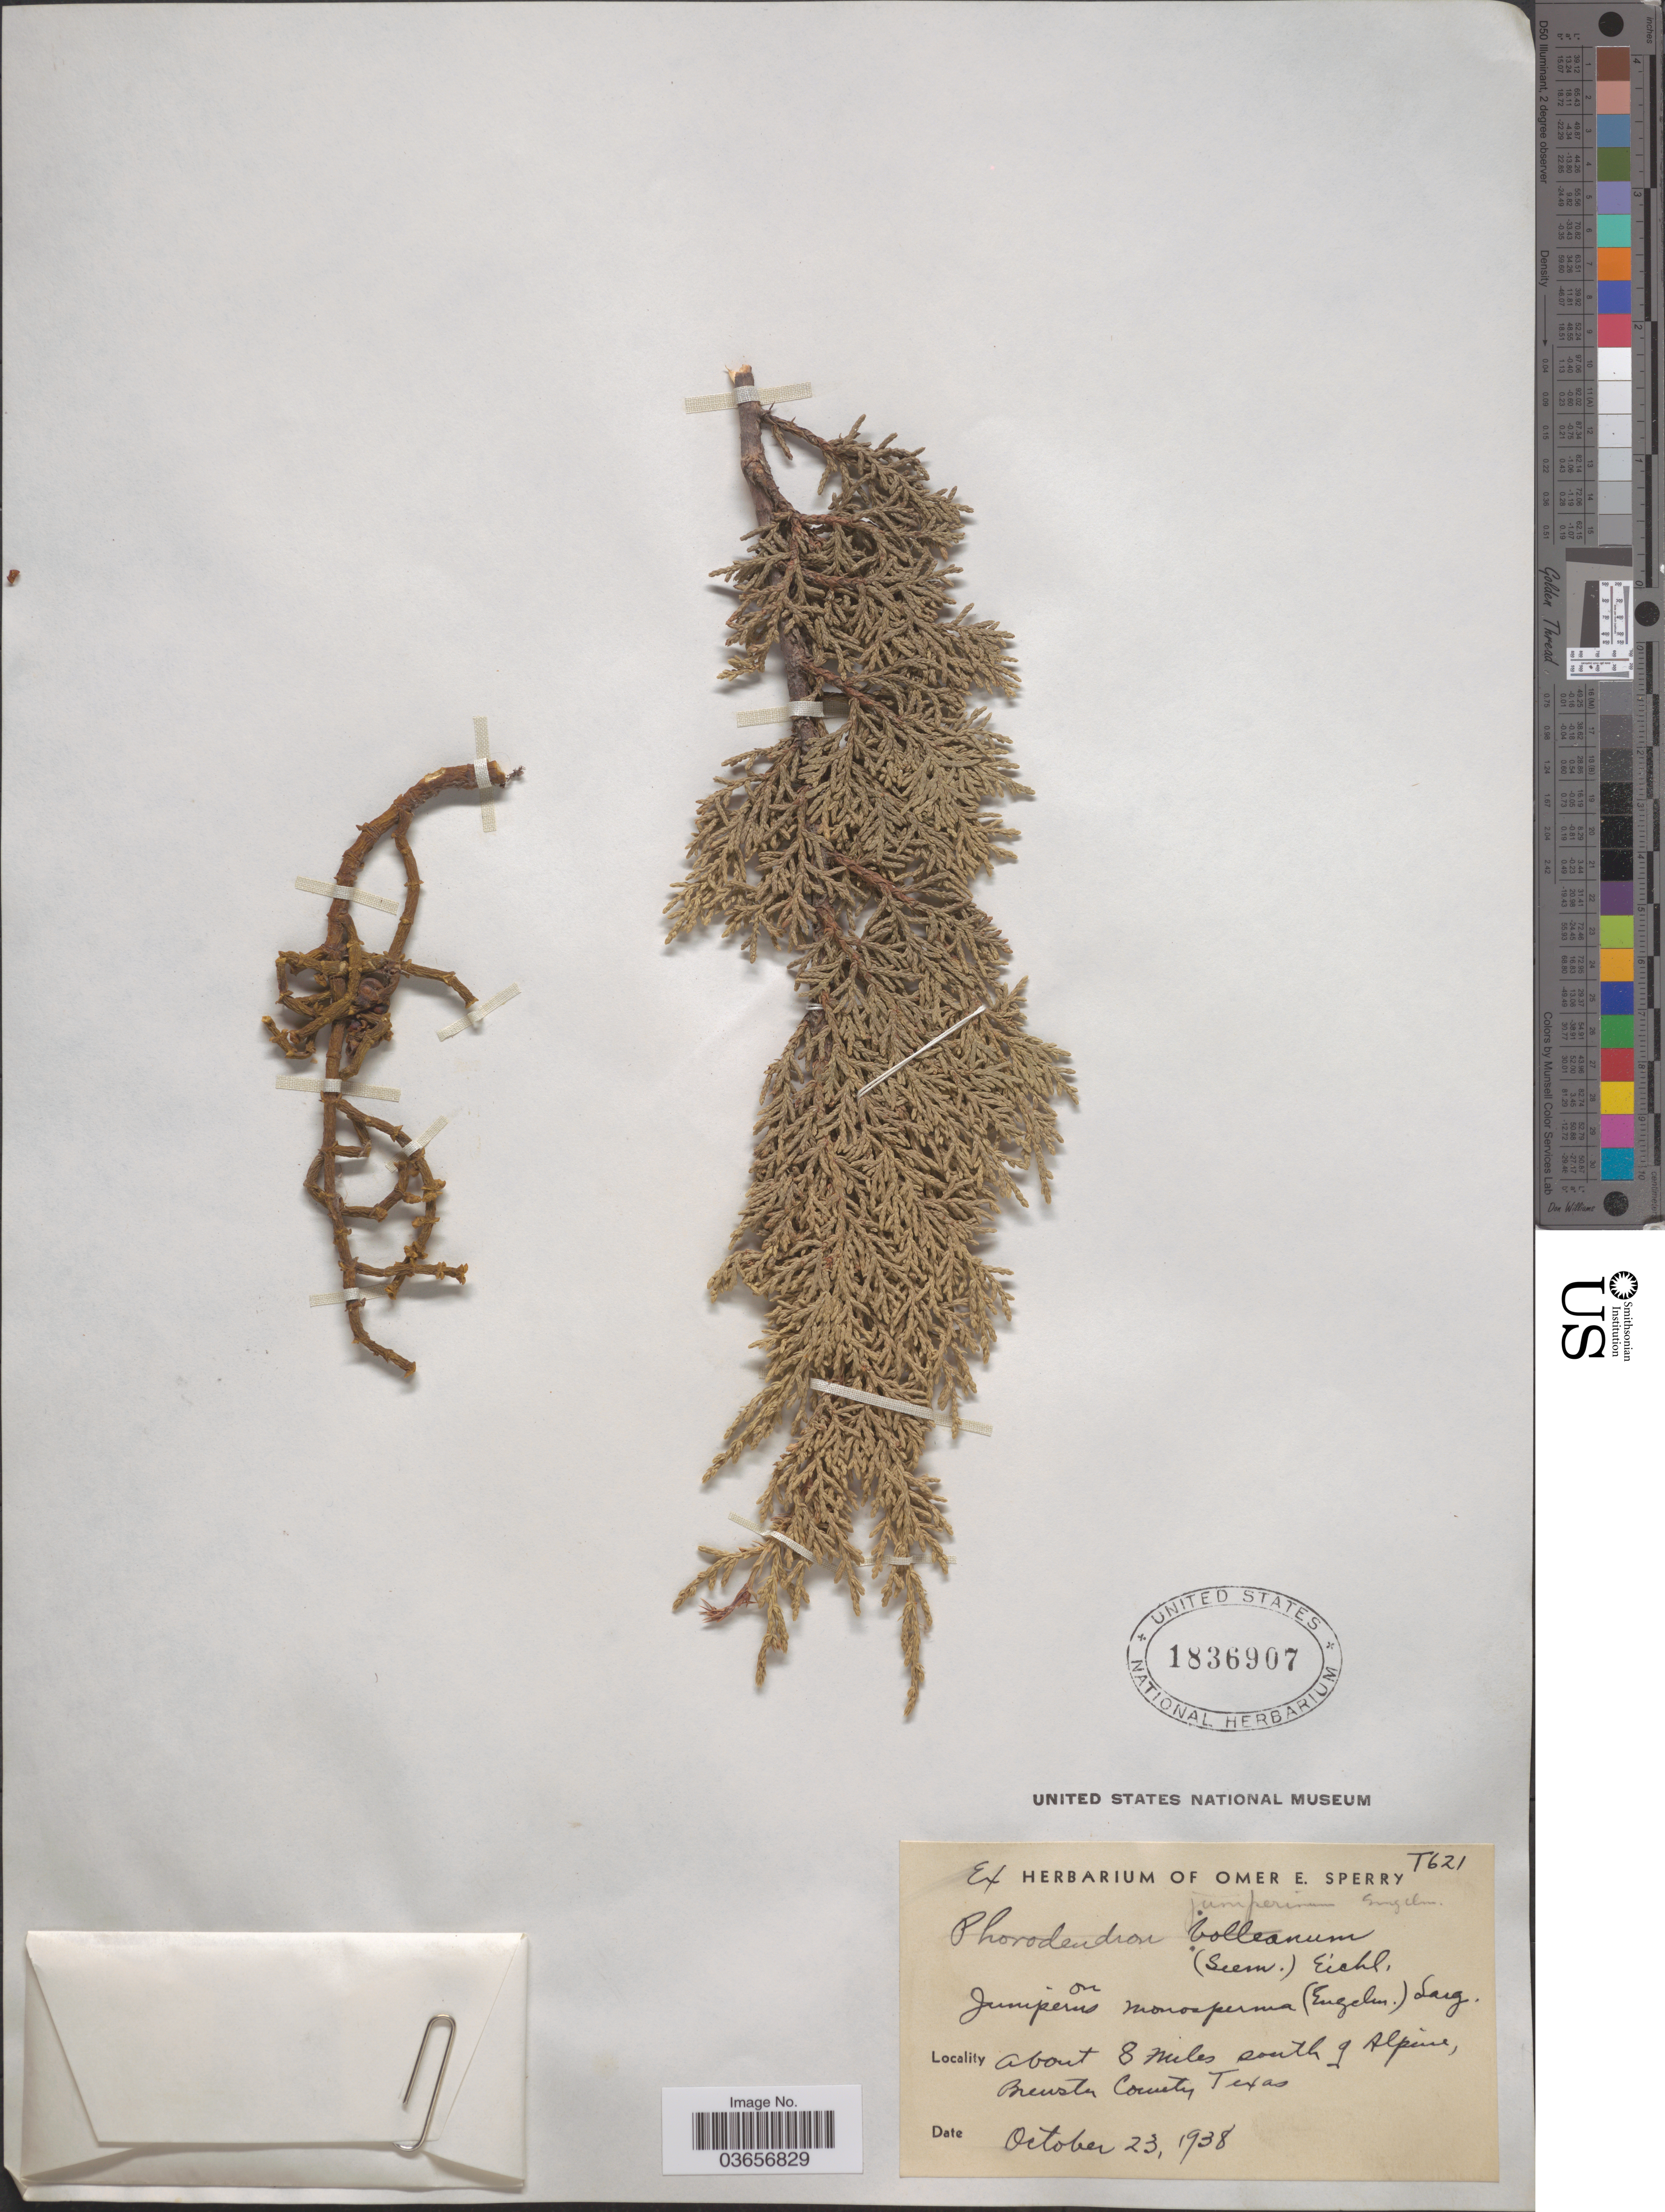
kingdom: Plantae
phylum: Tracheophyta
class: Magnoliopsida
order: Santalales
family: Viscaceae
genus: Phoradendron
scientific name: Phoradendron juniperinum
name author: Engelm. ex A. Gray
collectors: ex. herb. Omer E. Sperry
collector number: T621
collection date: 1938-10-23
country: United States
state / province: Texas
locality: About 8 Miles south of Alpine, Brewster County.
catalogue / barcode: US 1836907